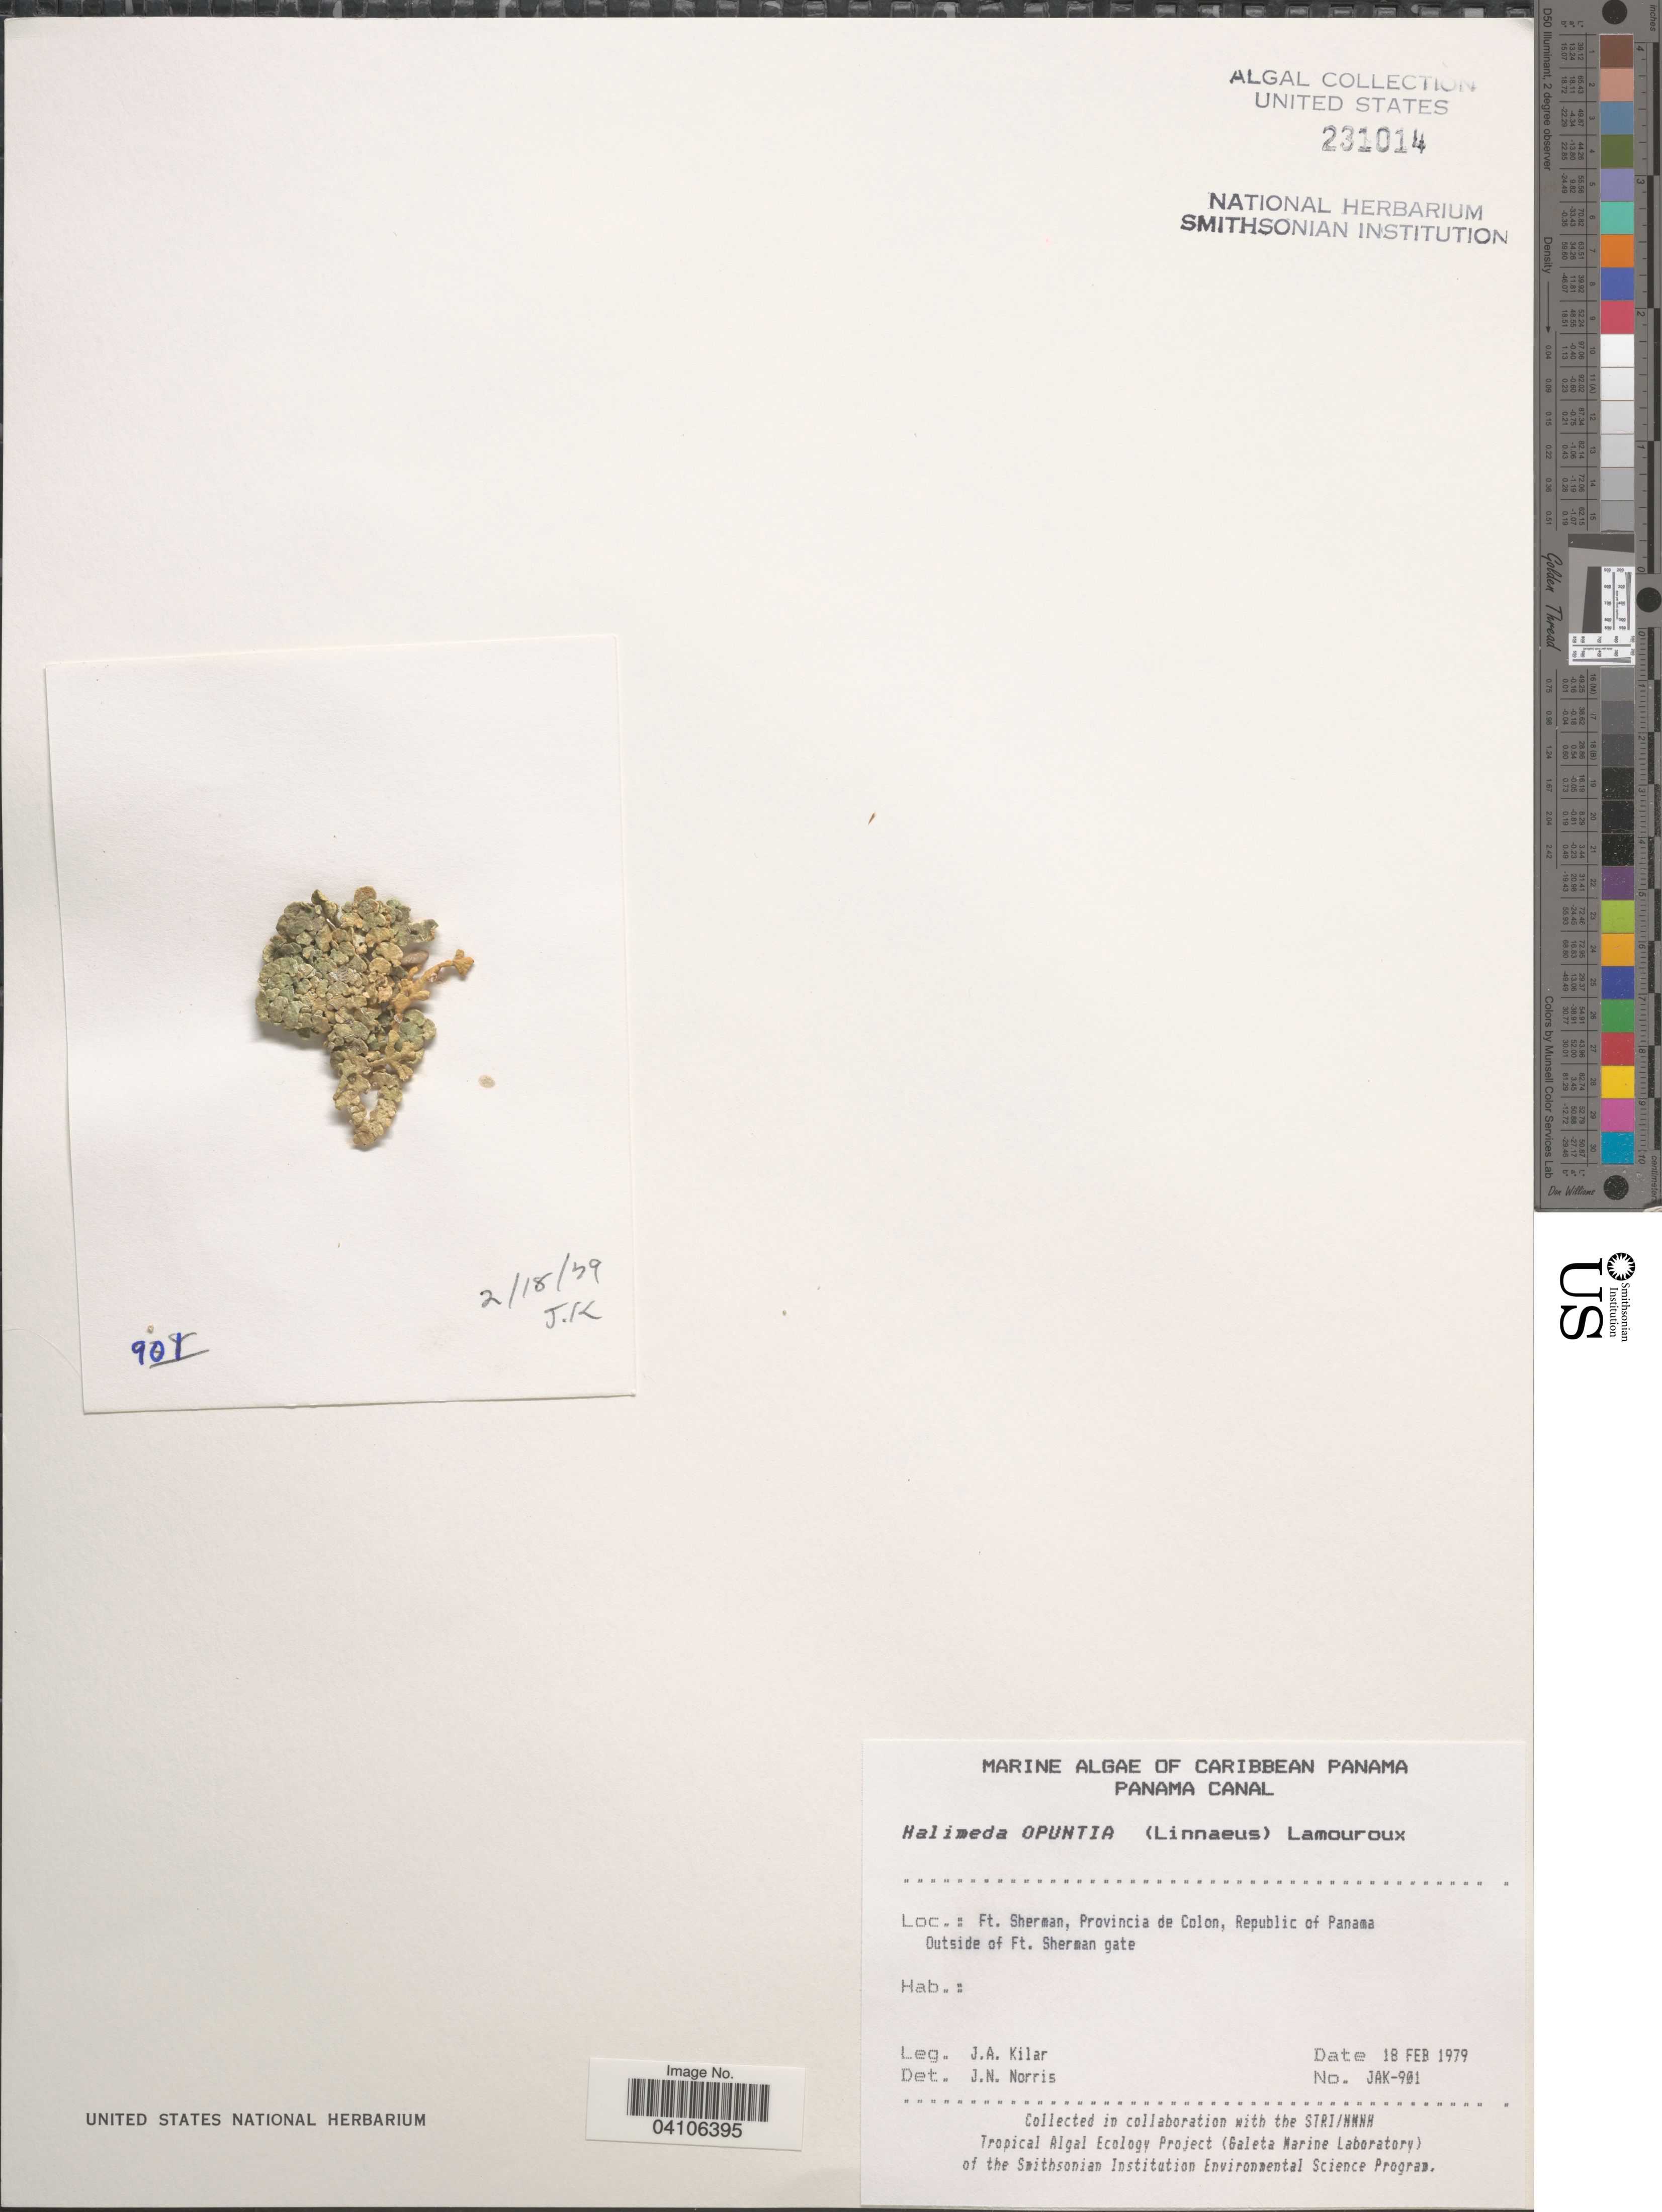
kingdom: Plantae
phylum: Chlorophyta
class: Ulvophyceae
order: Bryopsidales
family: Halimedaceae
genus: Halimeda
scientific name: Halimeda opuntia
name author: (L.) J.V.Lamouroux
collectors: J. A. Kilar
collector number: JAK-901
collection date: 1979-02-18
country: Panama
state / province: Colón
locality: Caribbean Panama. Panama Canal. Ft. Sherman, Republic of Panama. Outside of Ft. Sherman gate.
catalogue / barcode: US 231014